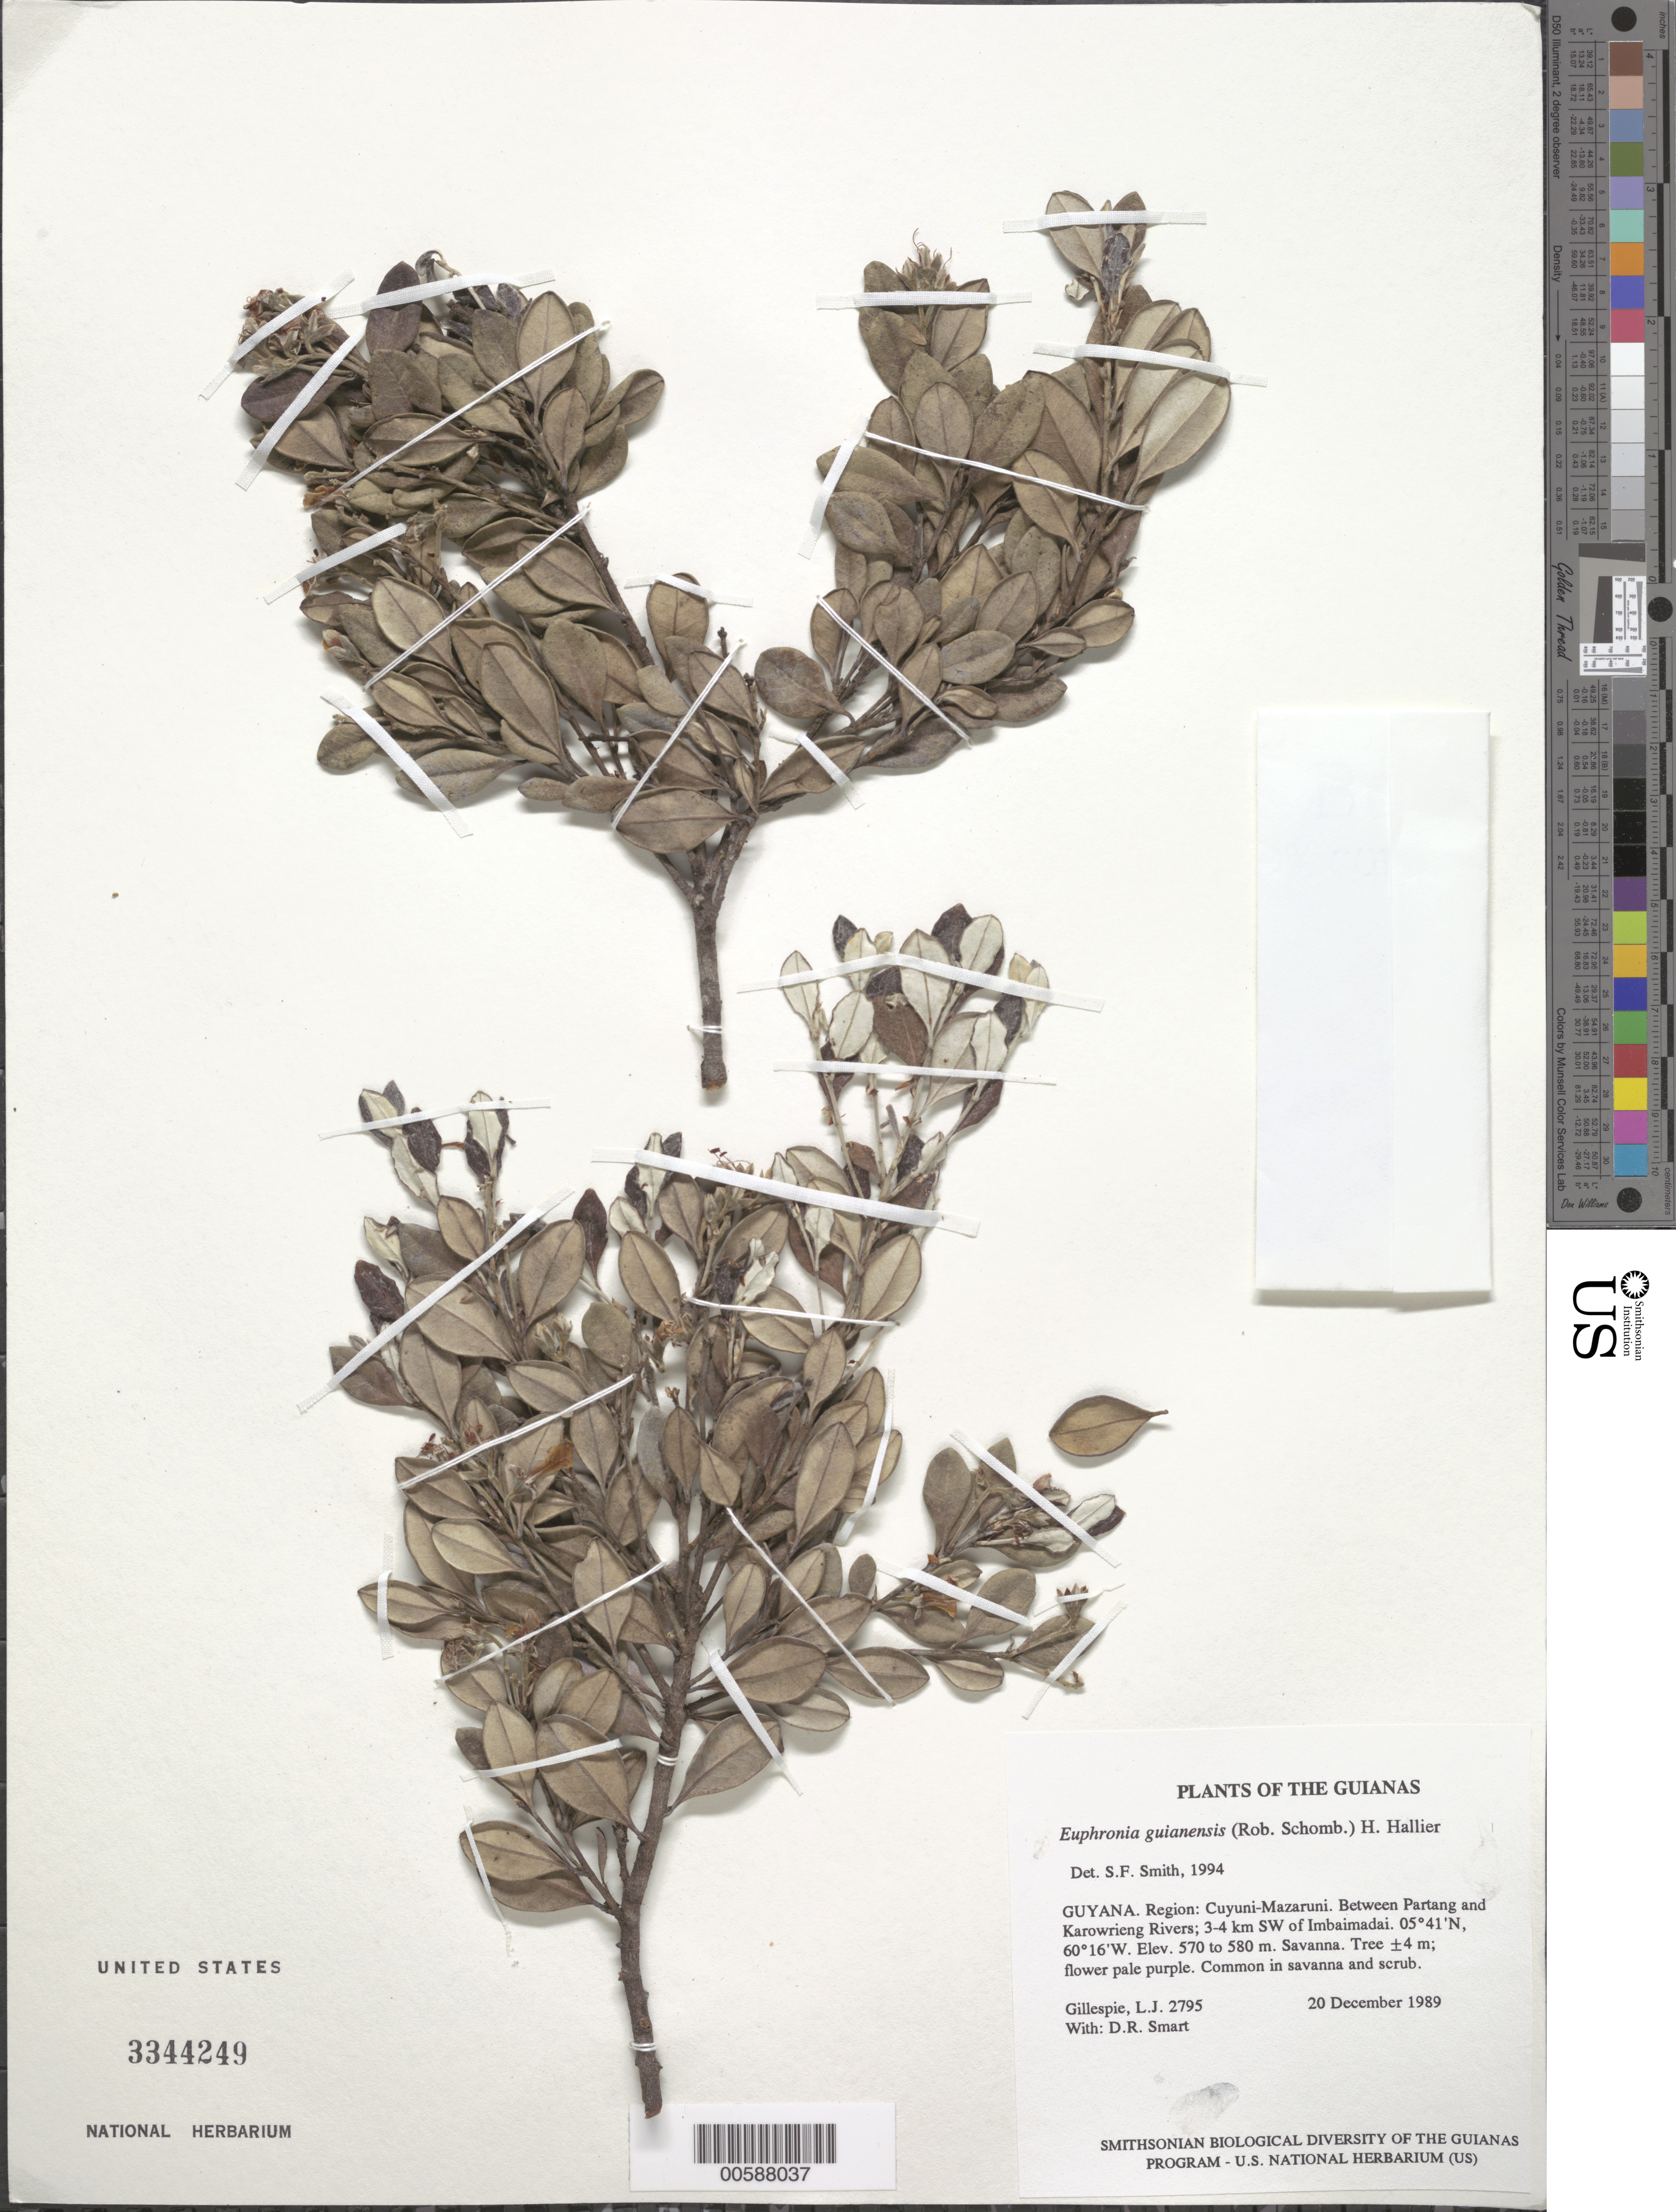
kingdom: Plantae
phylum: Tracheophyta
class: Magnoliopsida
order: Malpighiales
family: Euphroniaceae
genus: Euphronia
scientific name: Euphronia guianensis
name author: (R.H. Schomb.) Hallier f.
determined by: Smith, Stephen F., (US), NMNH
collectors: L. J. Gillespie & D. R. Smart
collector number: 2795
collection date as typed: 20 December 1989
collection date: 1989-12-20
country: Guyana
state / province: Cuyuni-Mazaruni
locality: Between Partang and Karowrieng Rivers; 3-4 km SW of Imbaimadai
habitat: Savanna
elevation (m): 570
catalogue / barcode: US 3344249